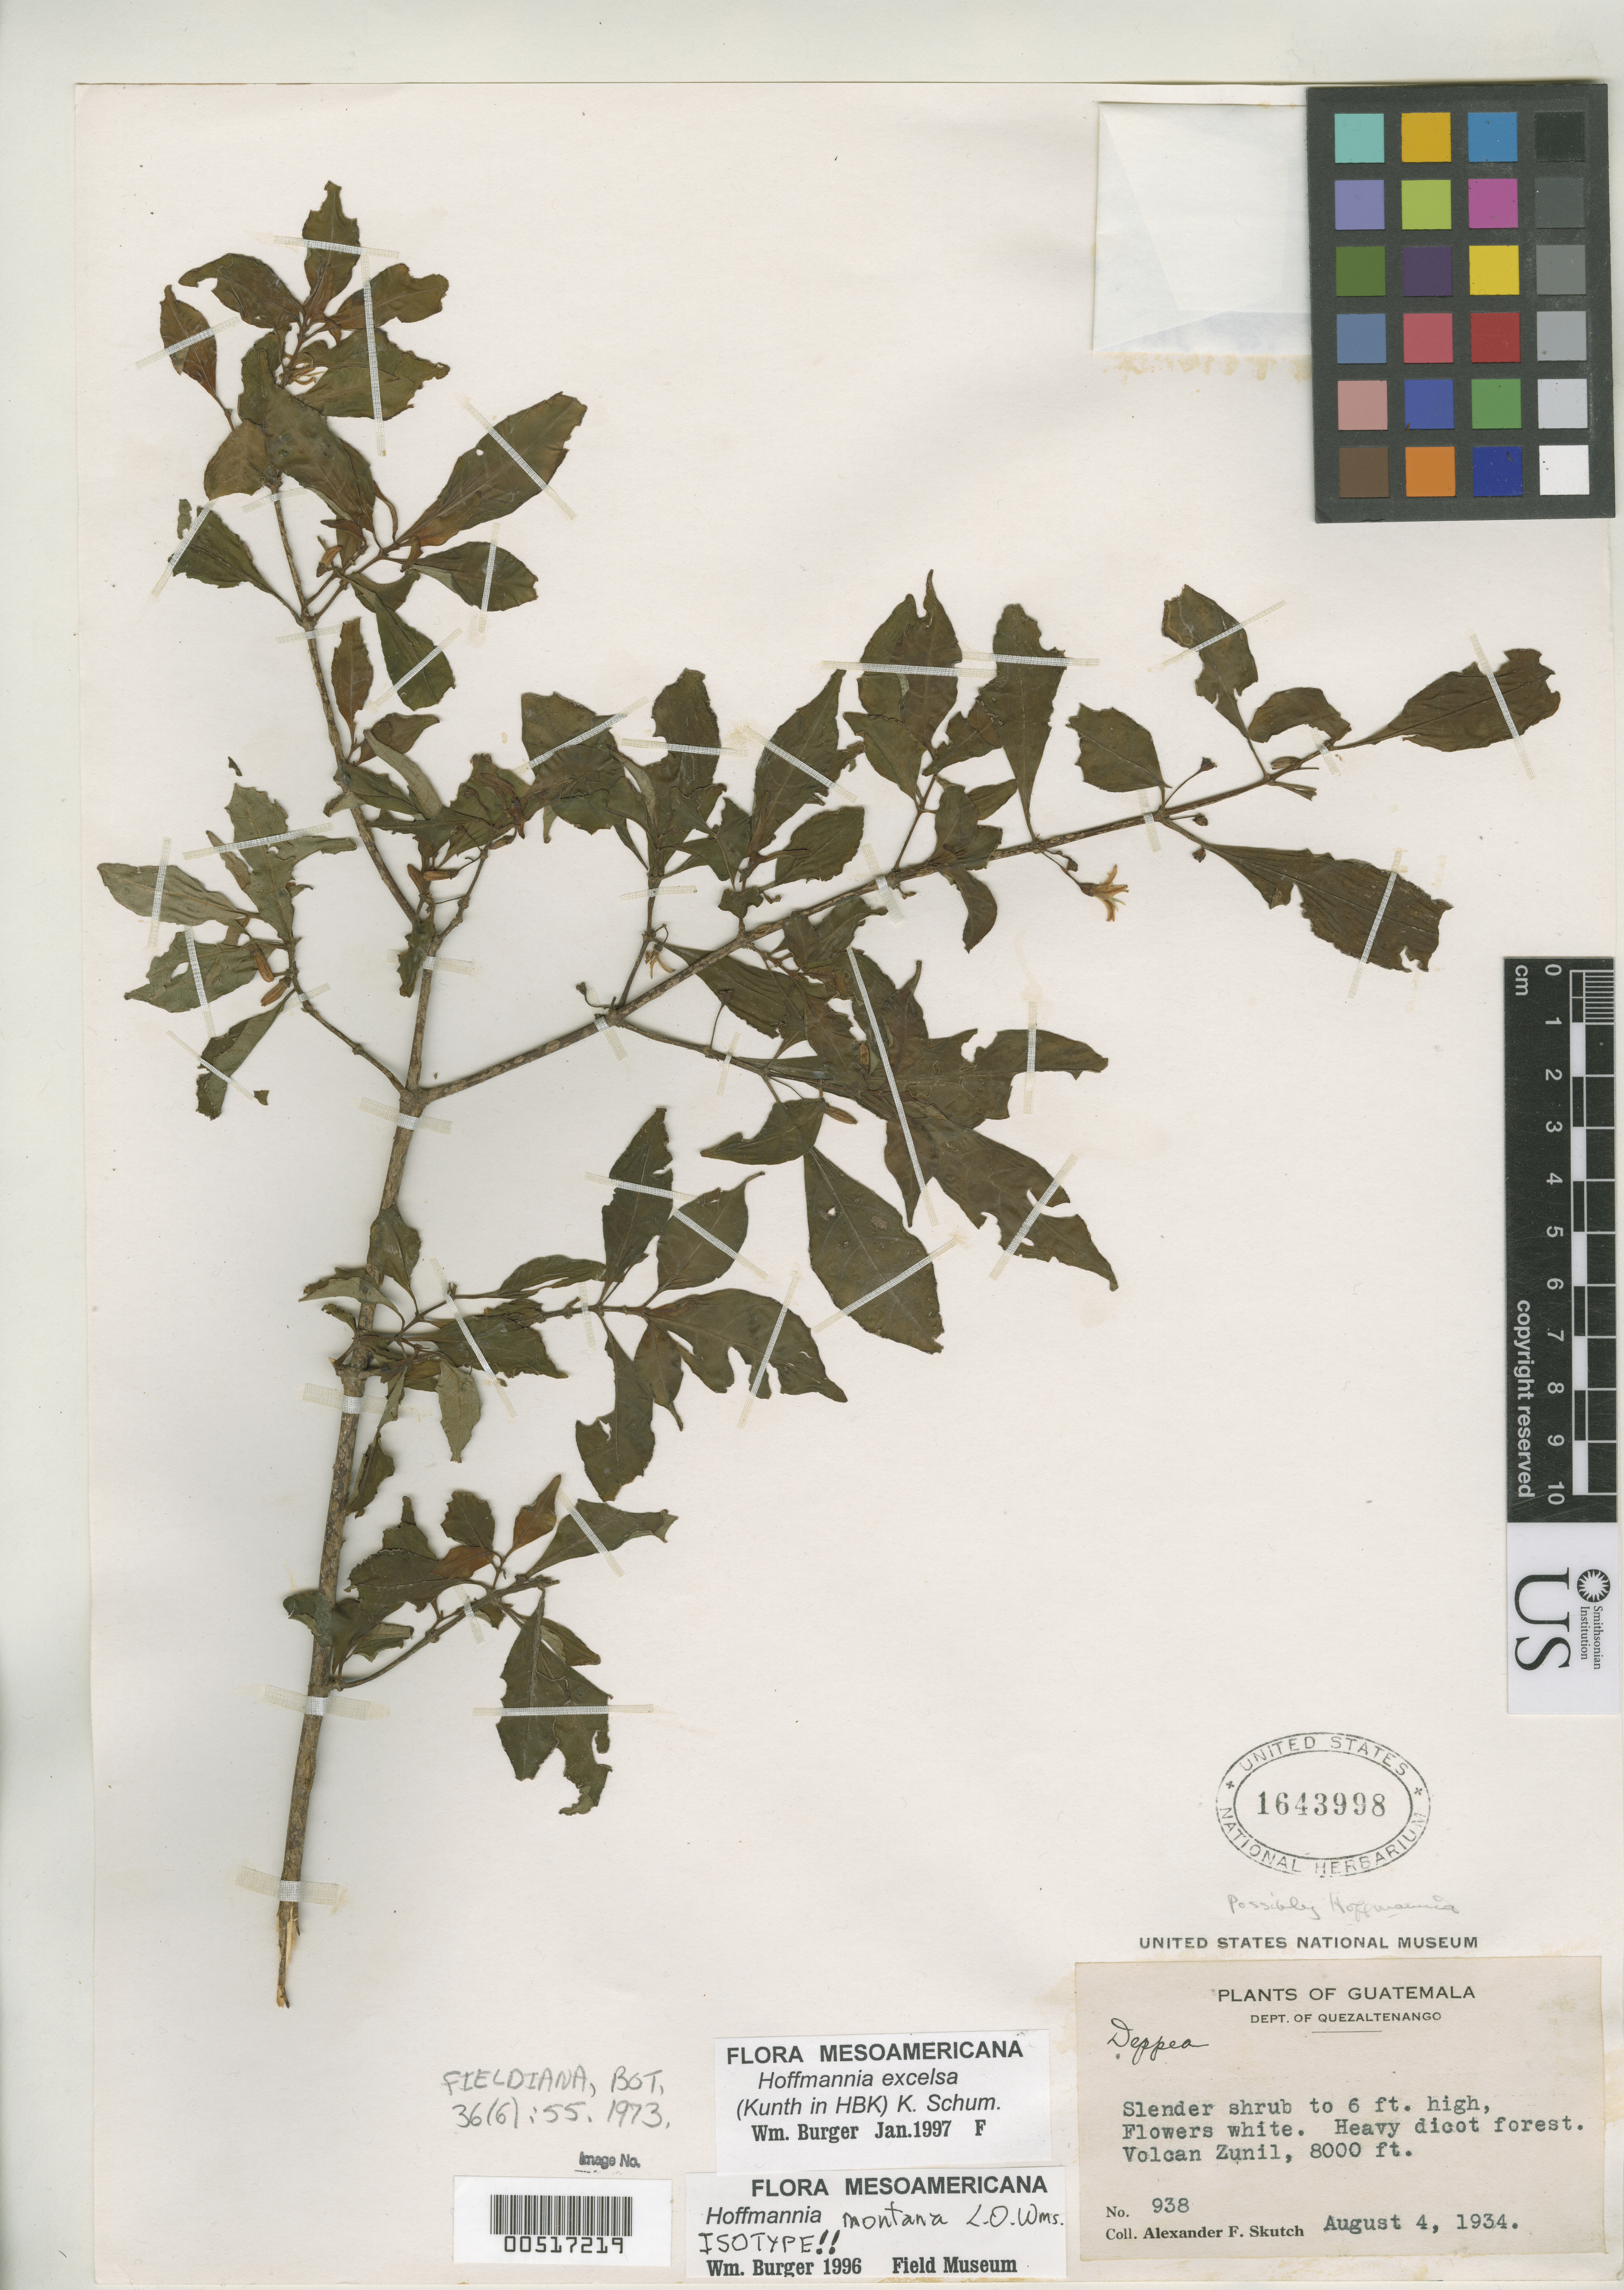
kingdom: Plantae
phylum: Tracheophyta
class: Magnoliopsida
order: Gentianales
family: Rubiaceae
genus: Hoffmannia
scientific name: Hoffmannia montana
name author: L.O. Williams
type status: Isotype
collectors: A. F. Skutch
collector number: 938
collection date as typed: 04 Aug 1934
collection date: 1934-08-04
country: Guatemala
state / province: Quetzaltenango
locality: Volcan Zunil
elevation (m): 2438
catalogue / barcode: US 1643998